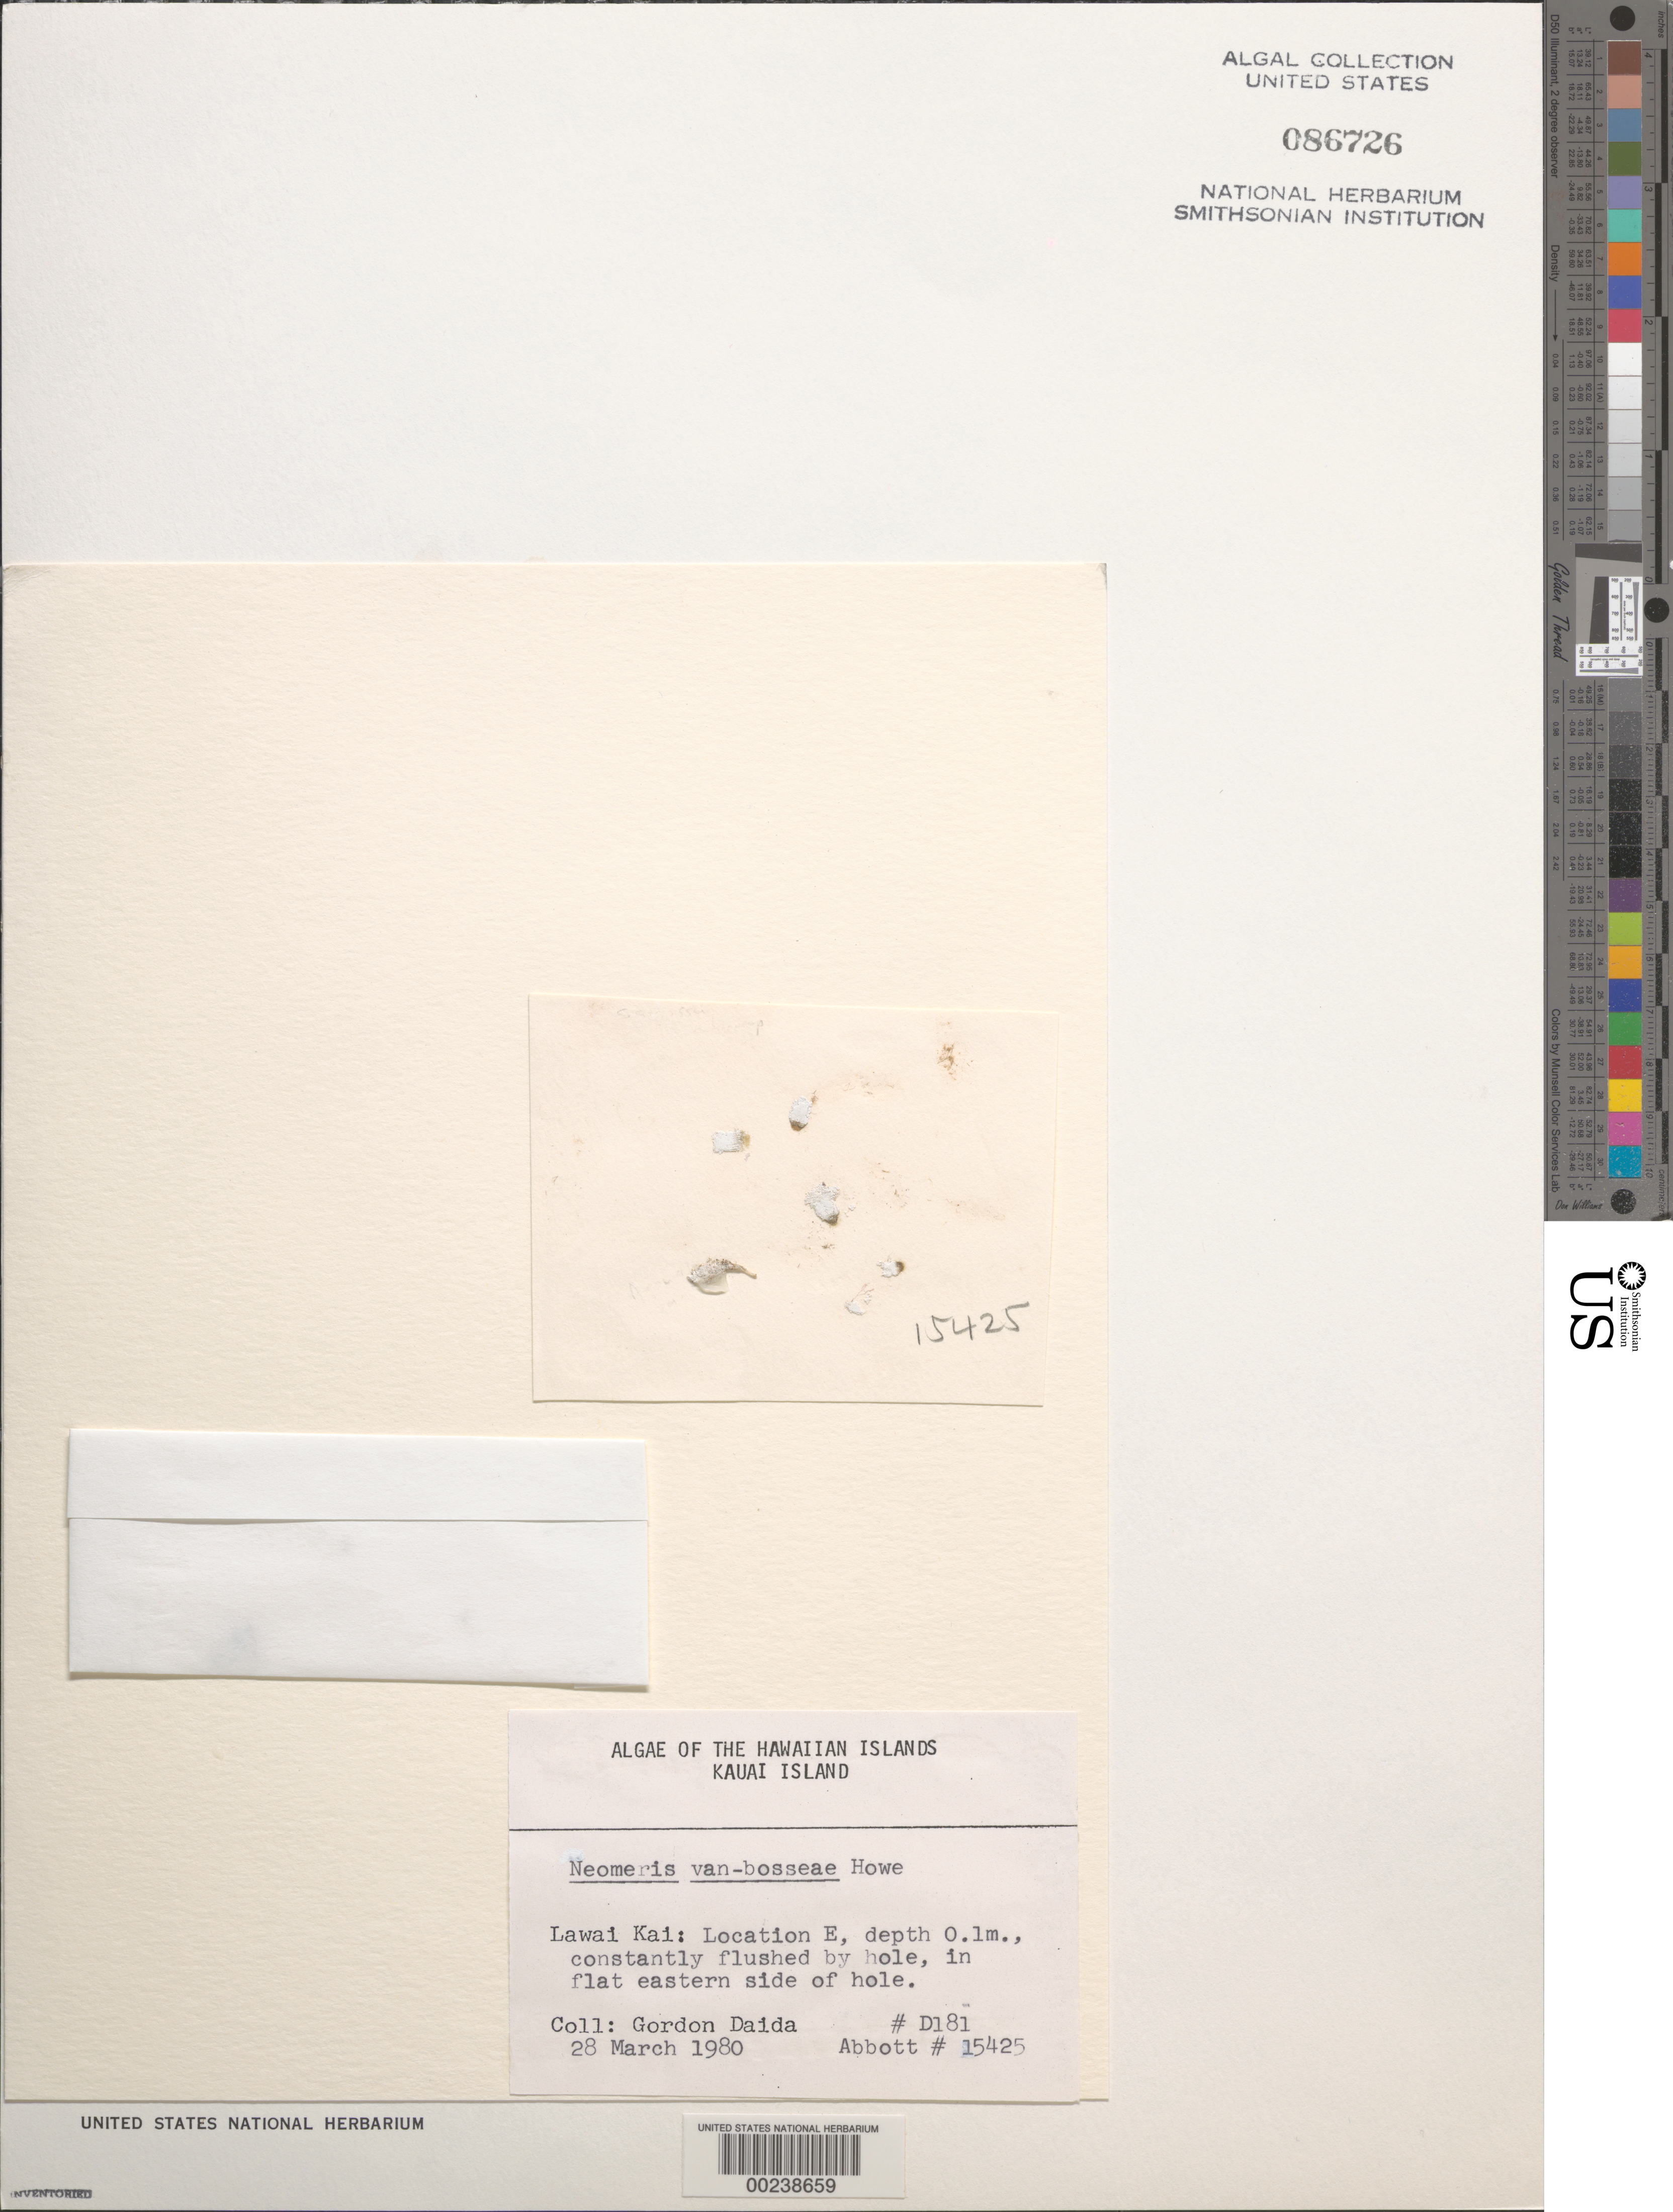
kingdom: Plantae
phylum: Chlorophyta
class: Ulvophyceae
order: Dasycladales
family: Dasycladaceae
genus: Neomeris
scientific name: Neomeris vanbosseae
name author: M. Howe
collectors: G. Daida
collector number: D181 & IAA 15425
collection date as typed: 28 Mar 1980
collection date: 1980-03-28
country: United States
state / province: Hawaii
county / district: Kauai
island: Kaua'i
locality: Lawai Kai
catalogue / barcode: US 86726